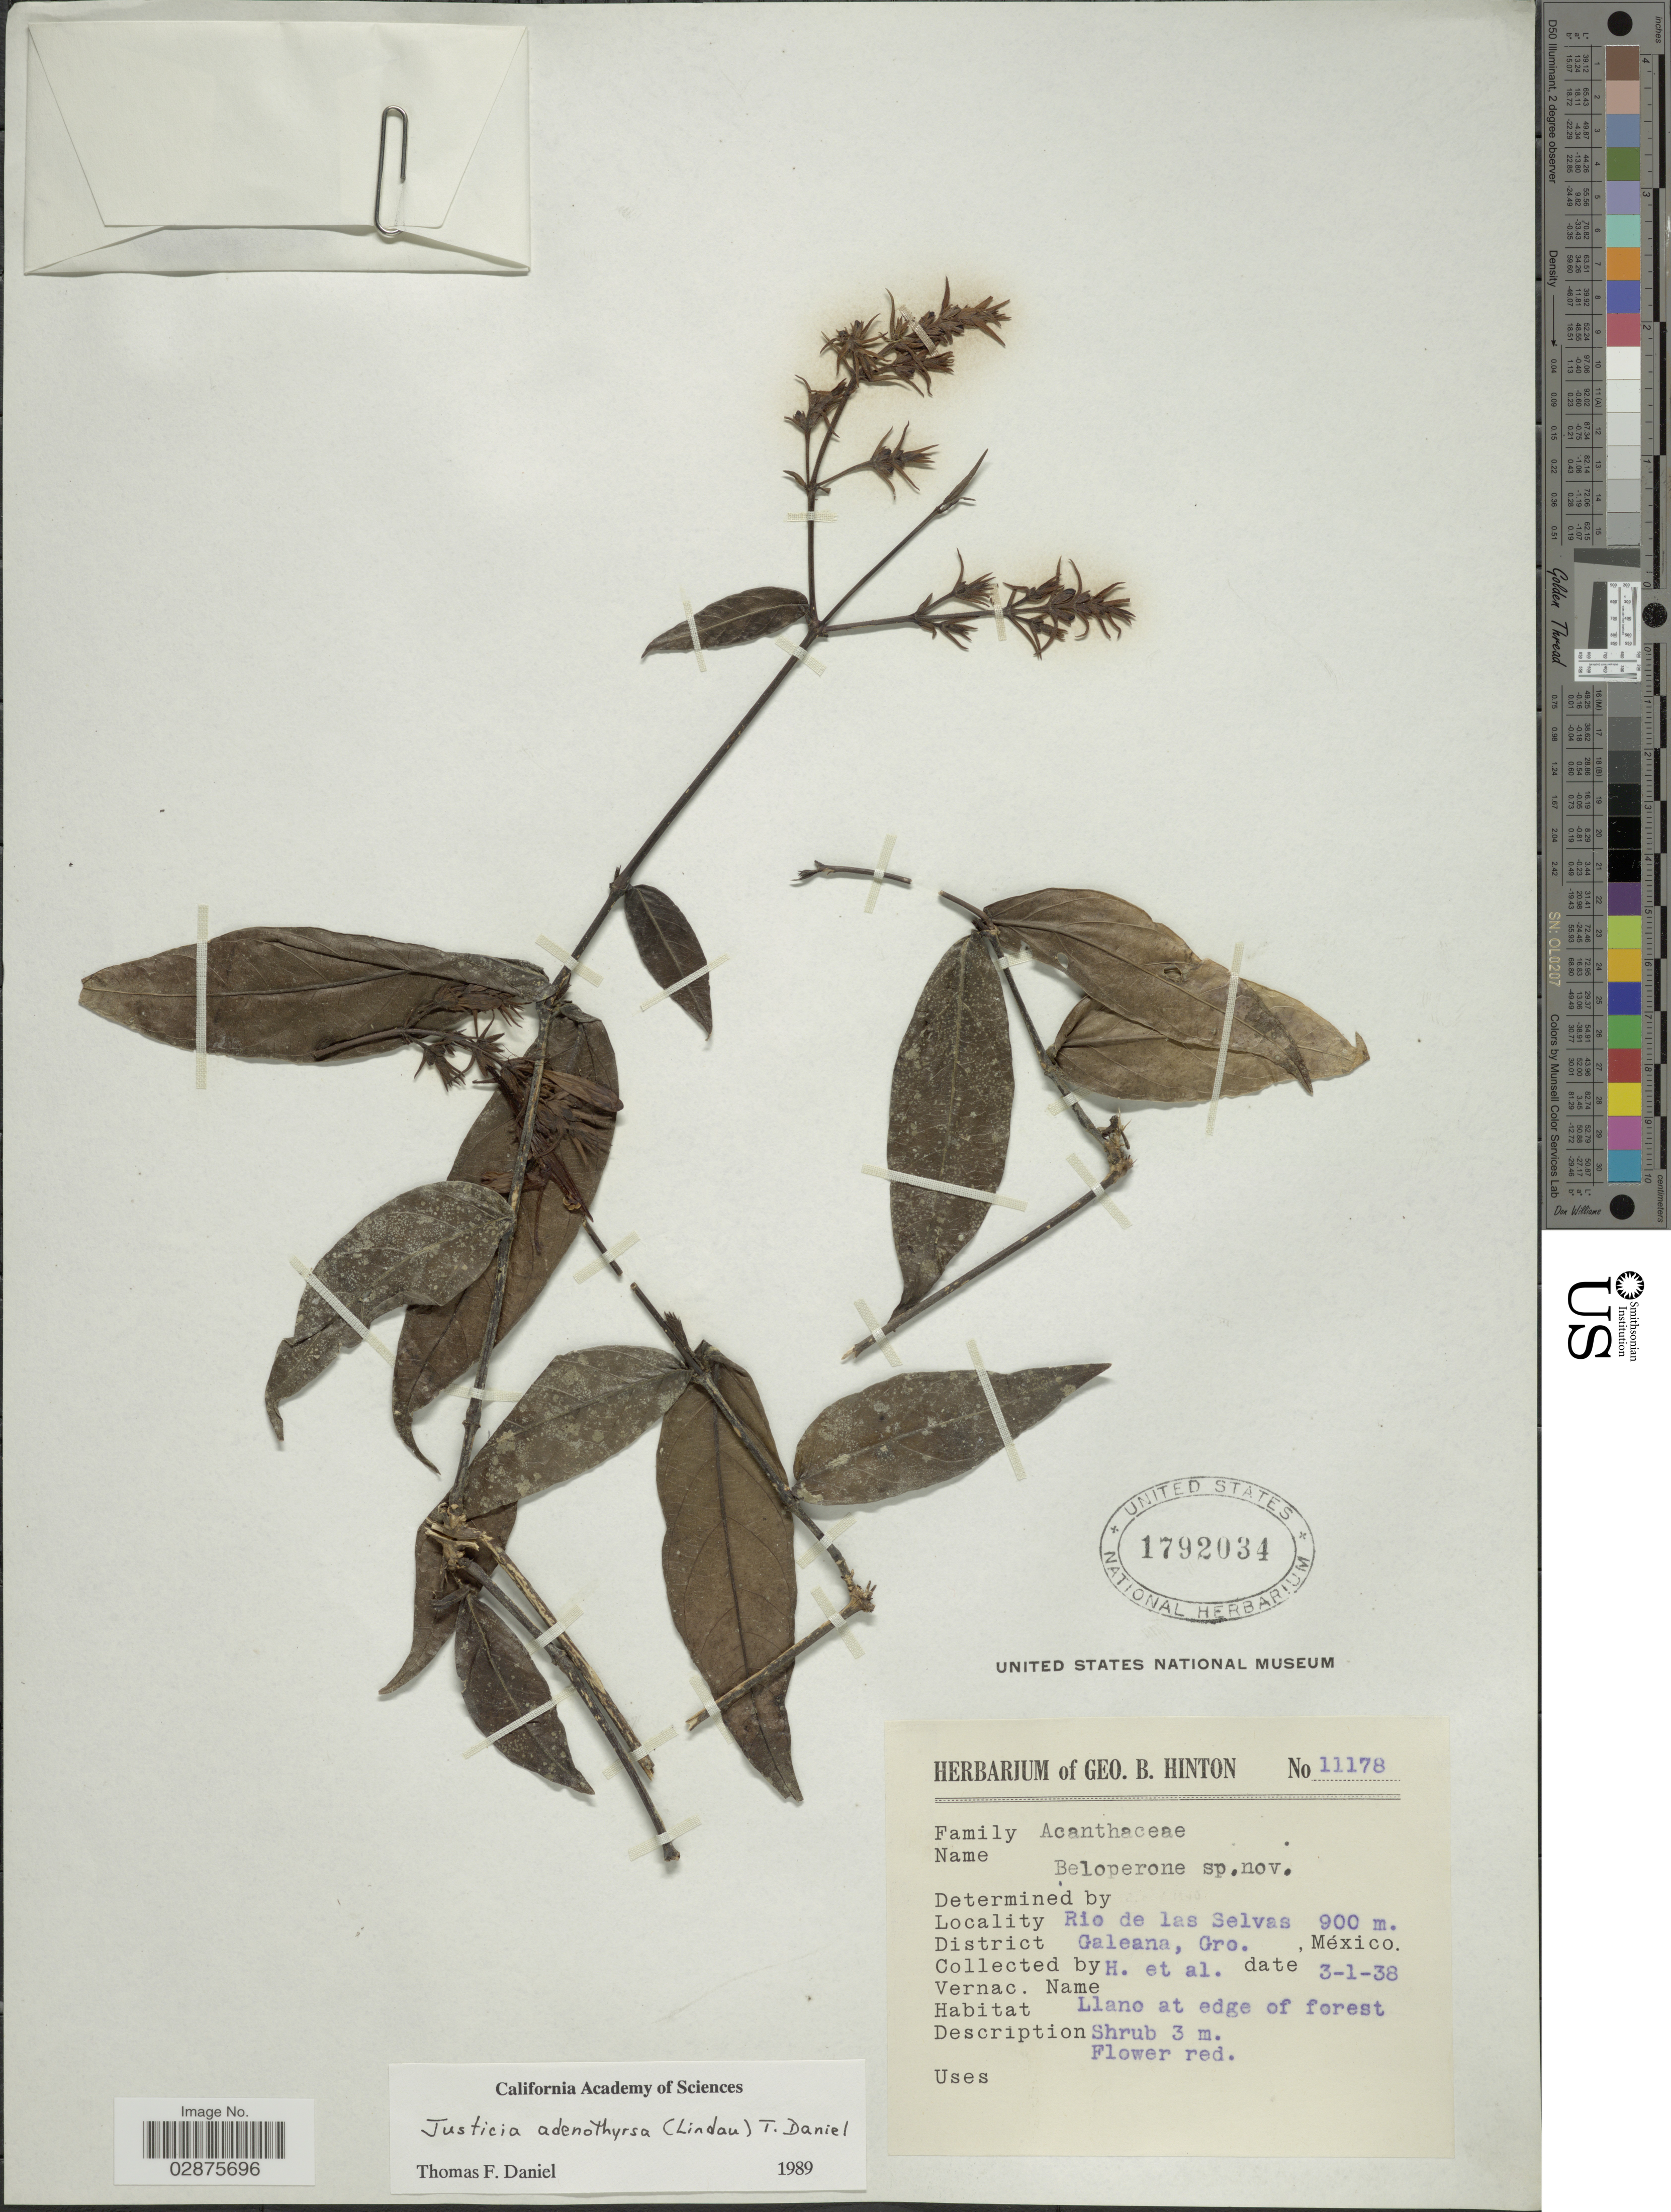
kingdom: Plantae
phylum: Tracheophyta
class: Magnoliopsida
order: Lamiales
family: Acanthaceae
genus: Justicia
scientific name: Justicia adenothyrsa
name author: (Lindau) T.F. Daniel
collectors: G. B. Hinton & et al.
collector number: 11178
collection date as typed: Transcribed d/m/y: 3/1/38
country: Mexico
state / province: Guerrero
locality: Rio de las Selvas. District Galeana, Gro.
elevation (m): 900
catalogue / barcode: US 1792034